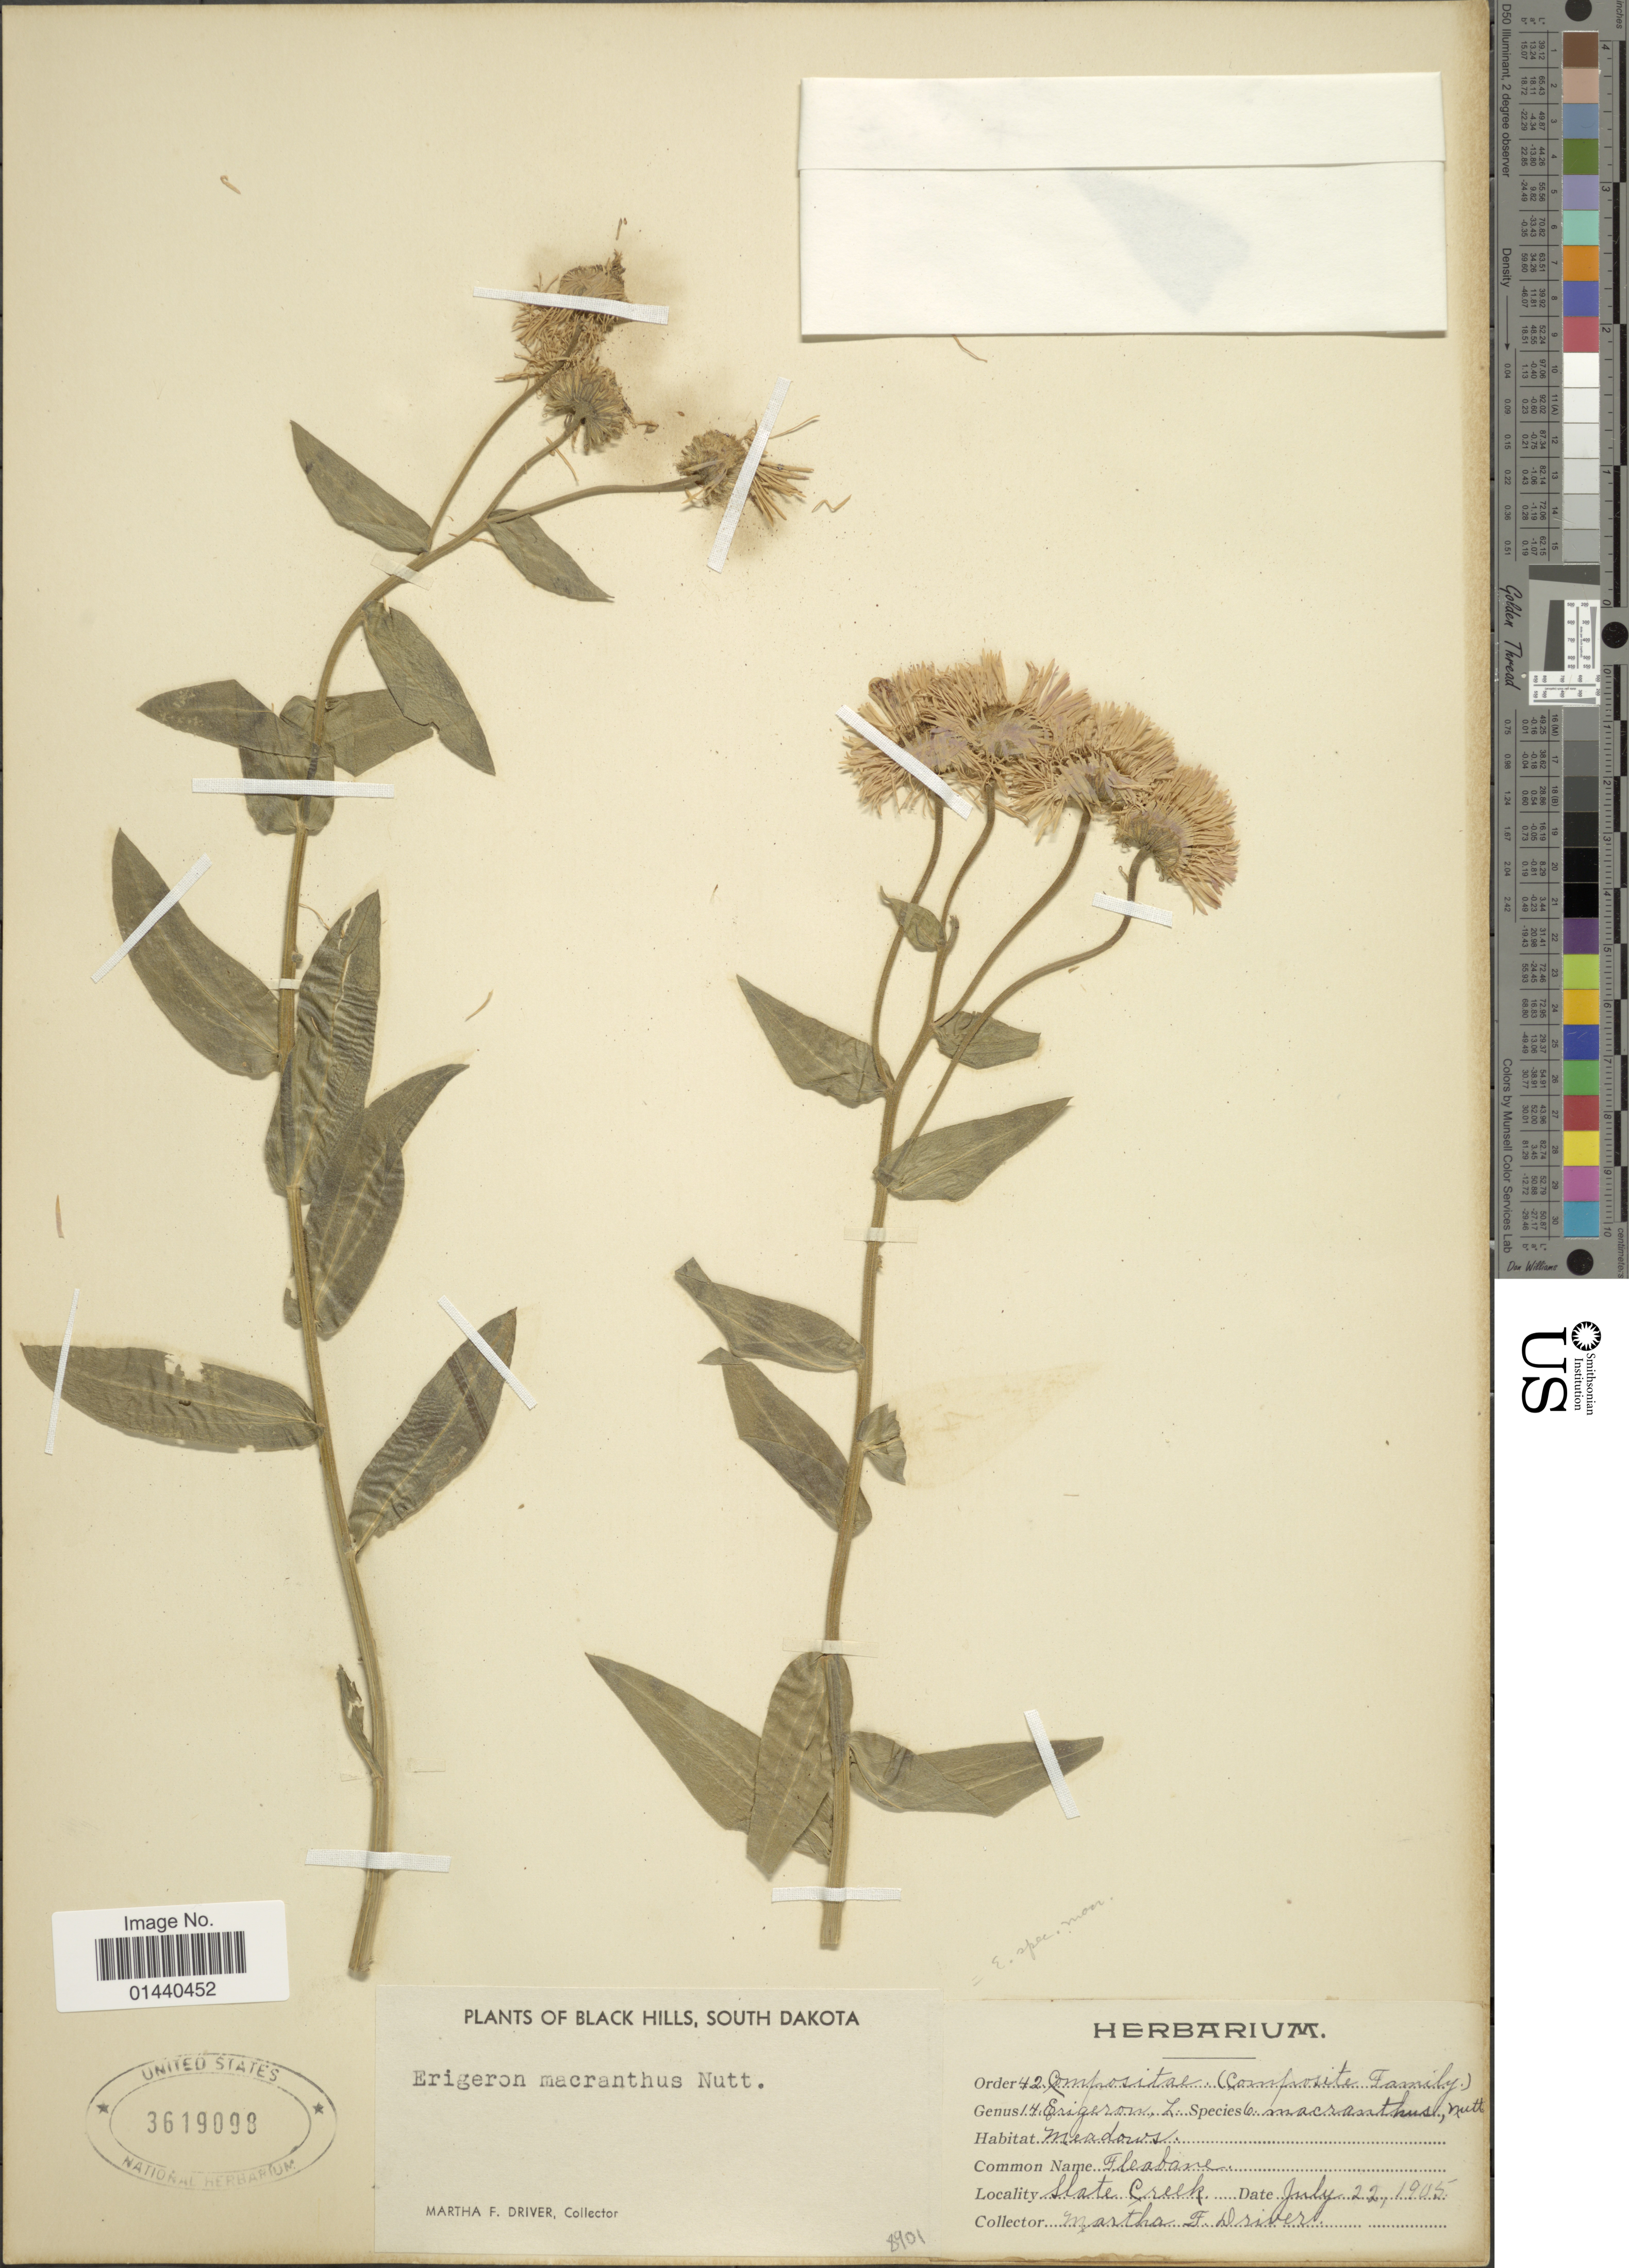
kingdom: Plantae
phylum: Tracheophyta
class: Magnoliopsida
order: Asterales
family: Asteraceae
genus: Erigeron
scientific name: Erigeron speciosus var. macranthus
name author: (Nutt.) Cronq.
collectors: M. Driver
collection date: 1905-07-22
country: United States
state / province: South Dakota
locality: State Creek.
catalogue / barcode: US 3610908